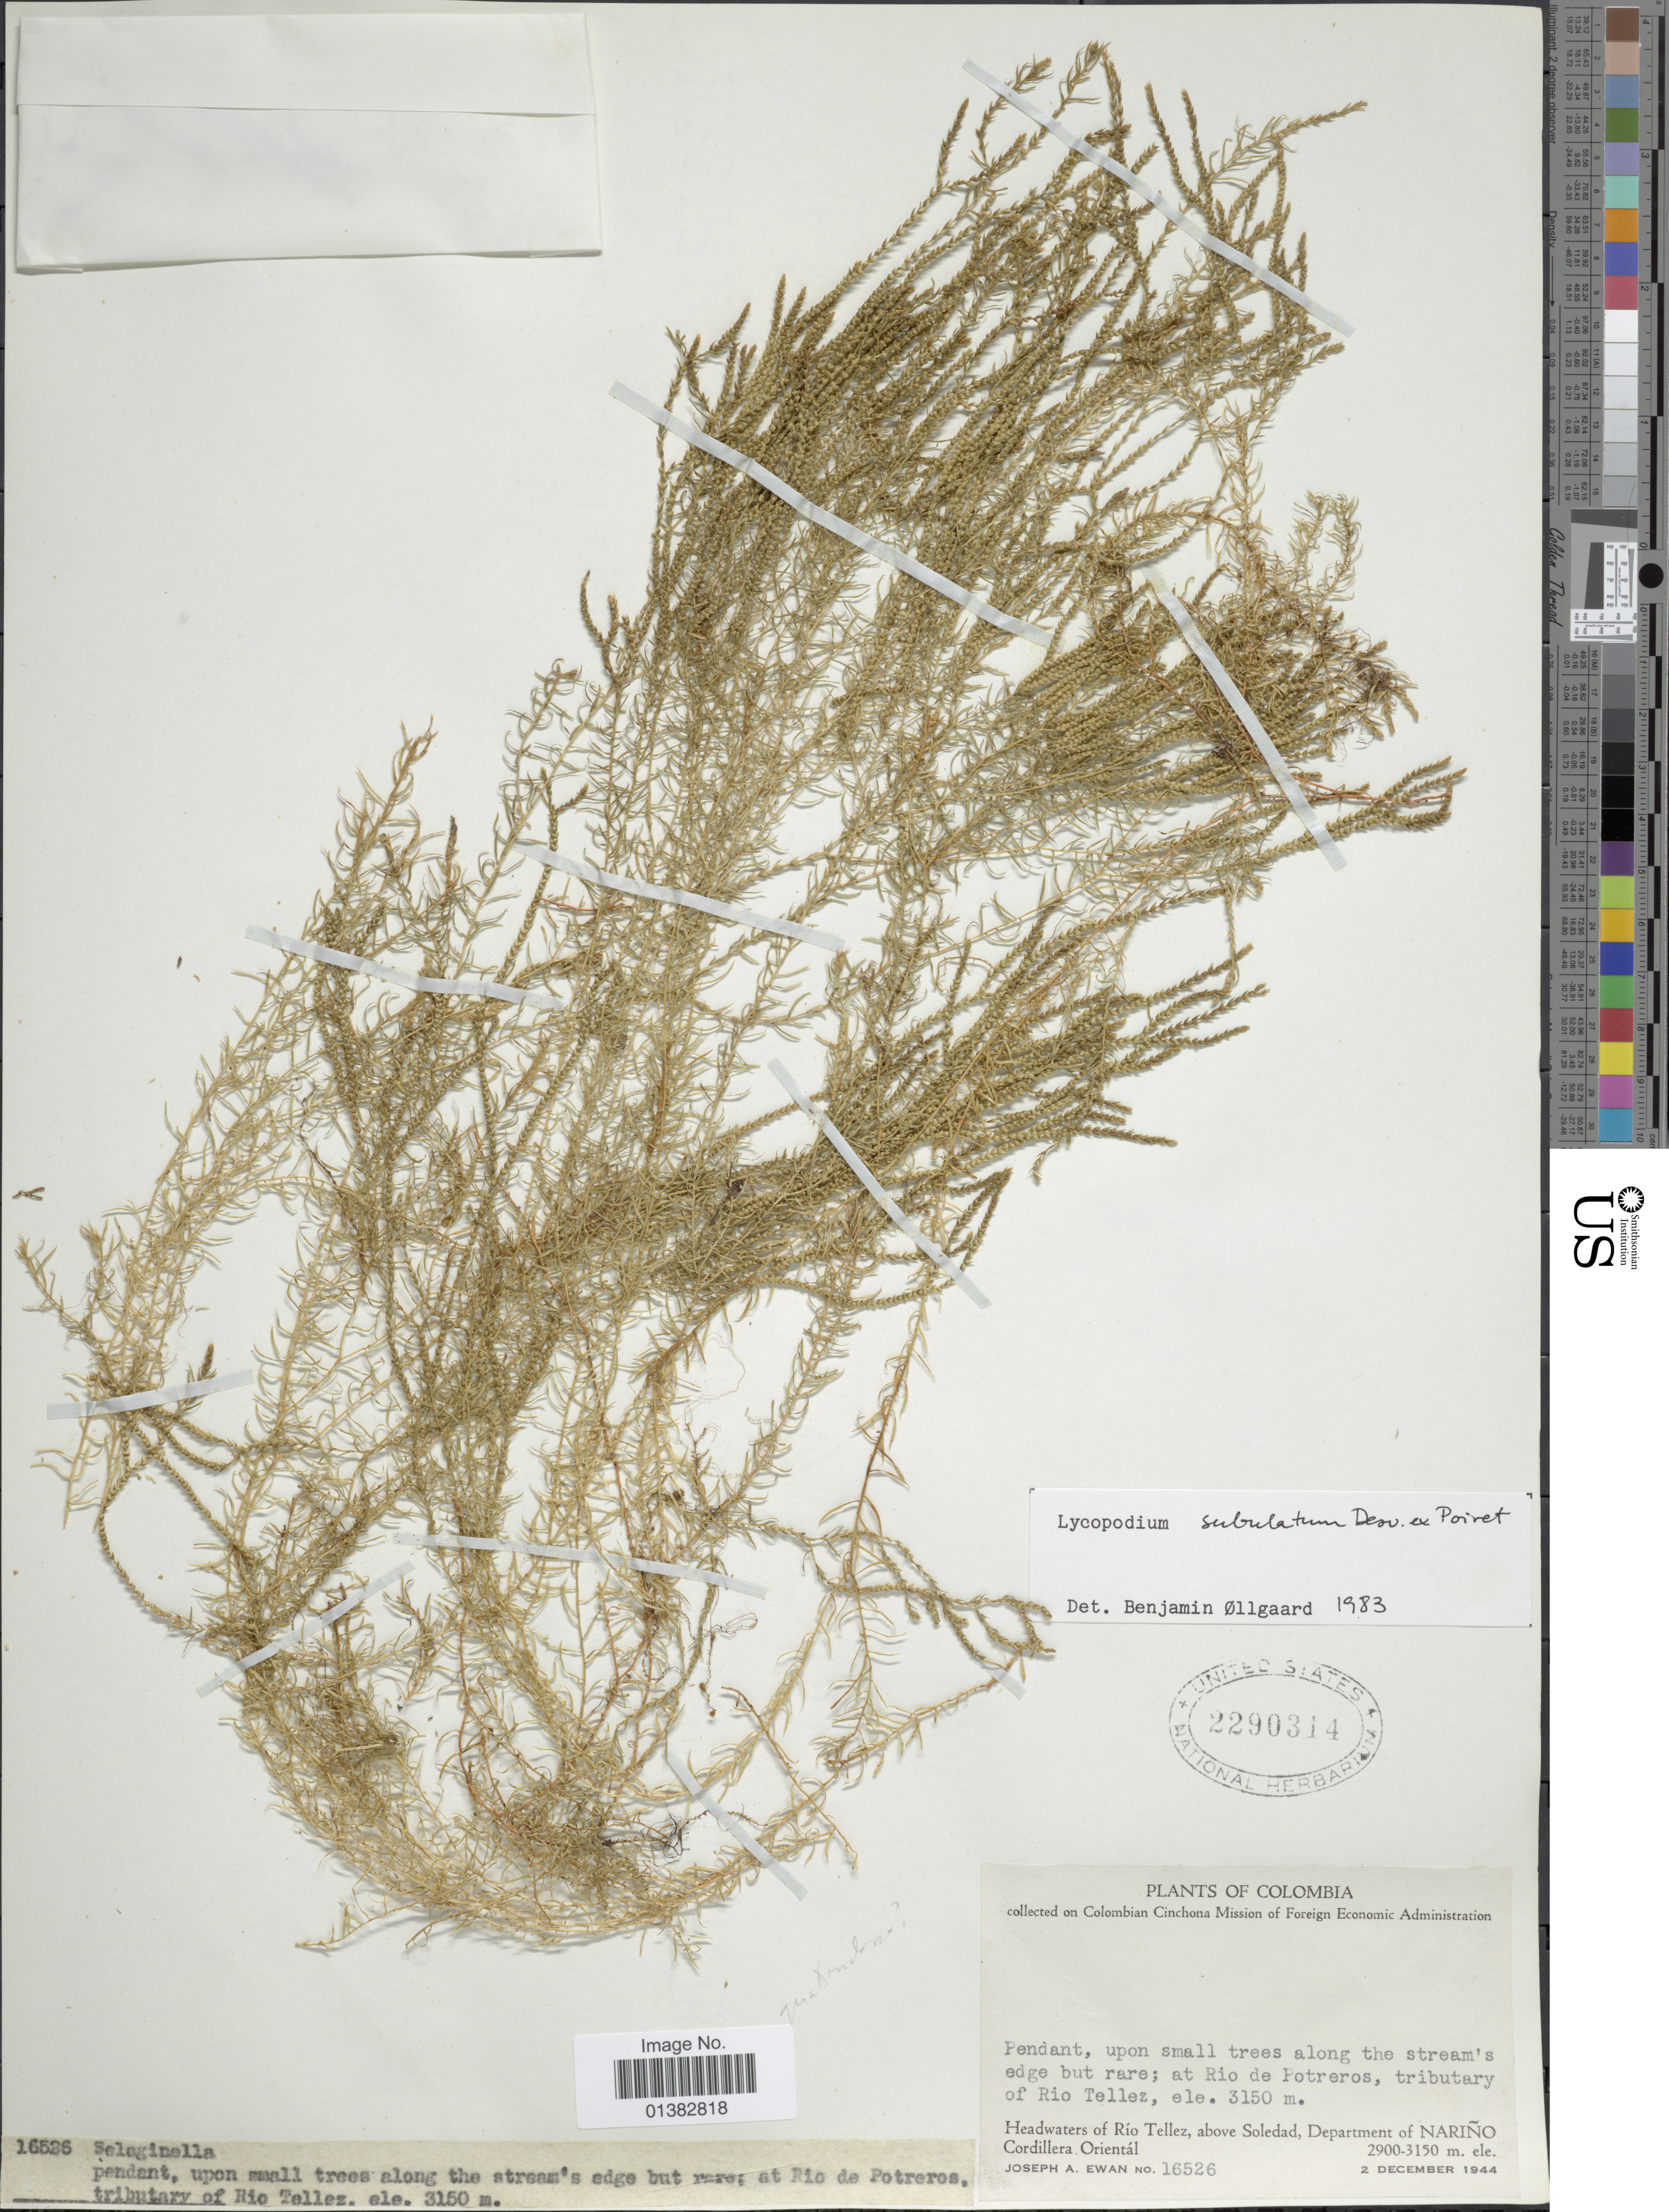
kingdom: Plantae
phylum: Tracheophyta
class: Lycopodiopsida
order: Lycopodiales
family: Lycopodiaceae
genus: Phlegmariurus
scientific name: Phlegmariurus subulatus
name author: (Desv. ex Poir.) B. Øllg.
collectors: J. A. Ewan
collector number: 16526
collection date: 1944-12-02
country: Colombia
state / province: Nariño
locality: At Rio de Potreros, tributary of Rio Tellez, Headwaters of Río Tellez, above Soledad, Cordillera Oriental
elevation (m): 2900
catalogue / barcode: US 2290314